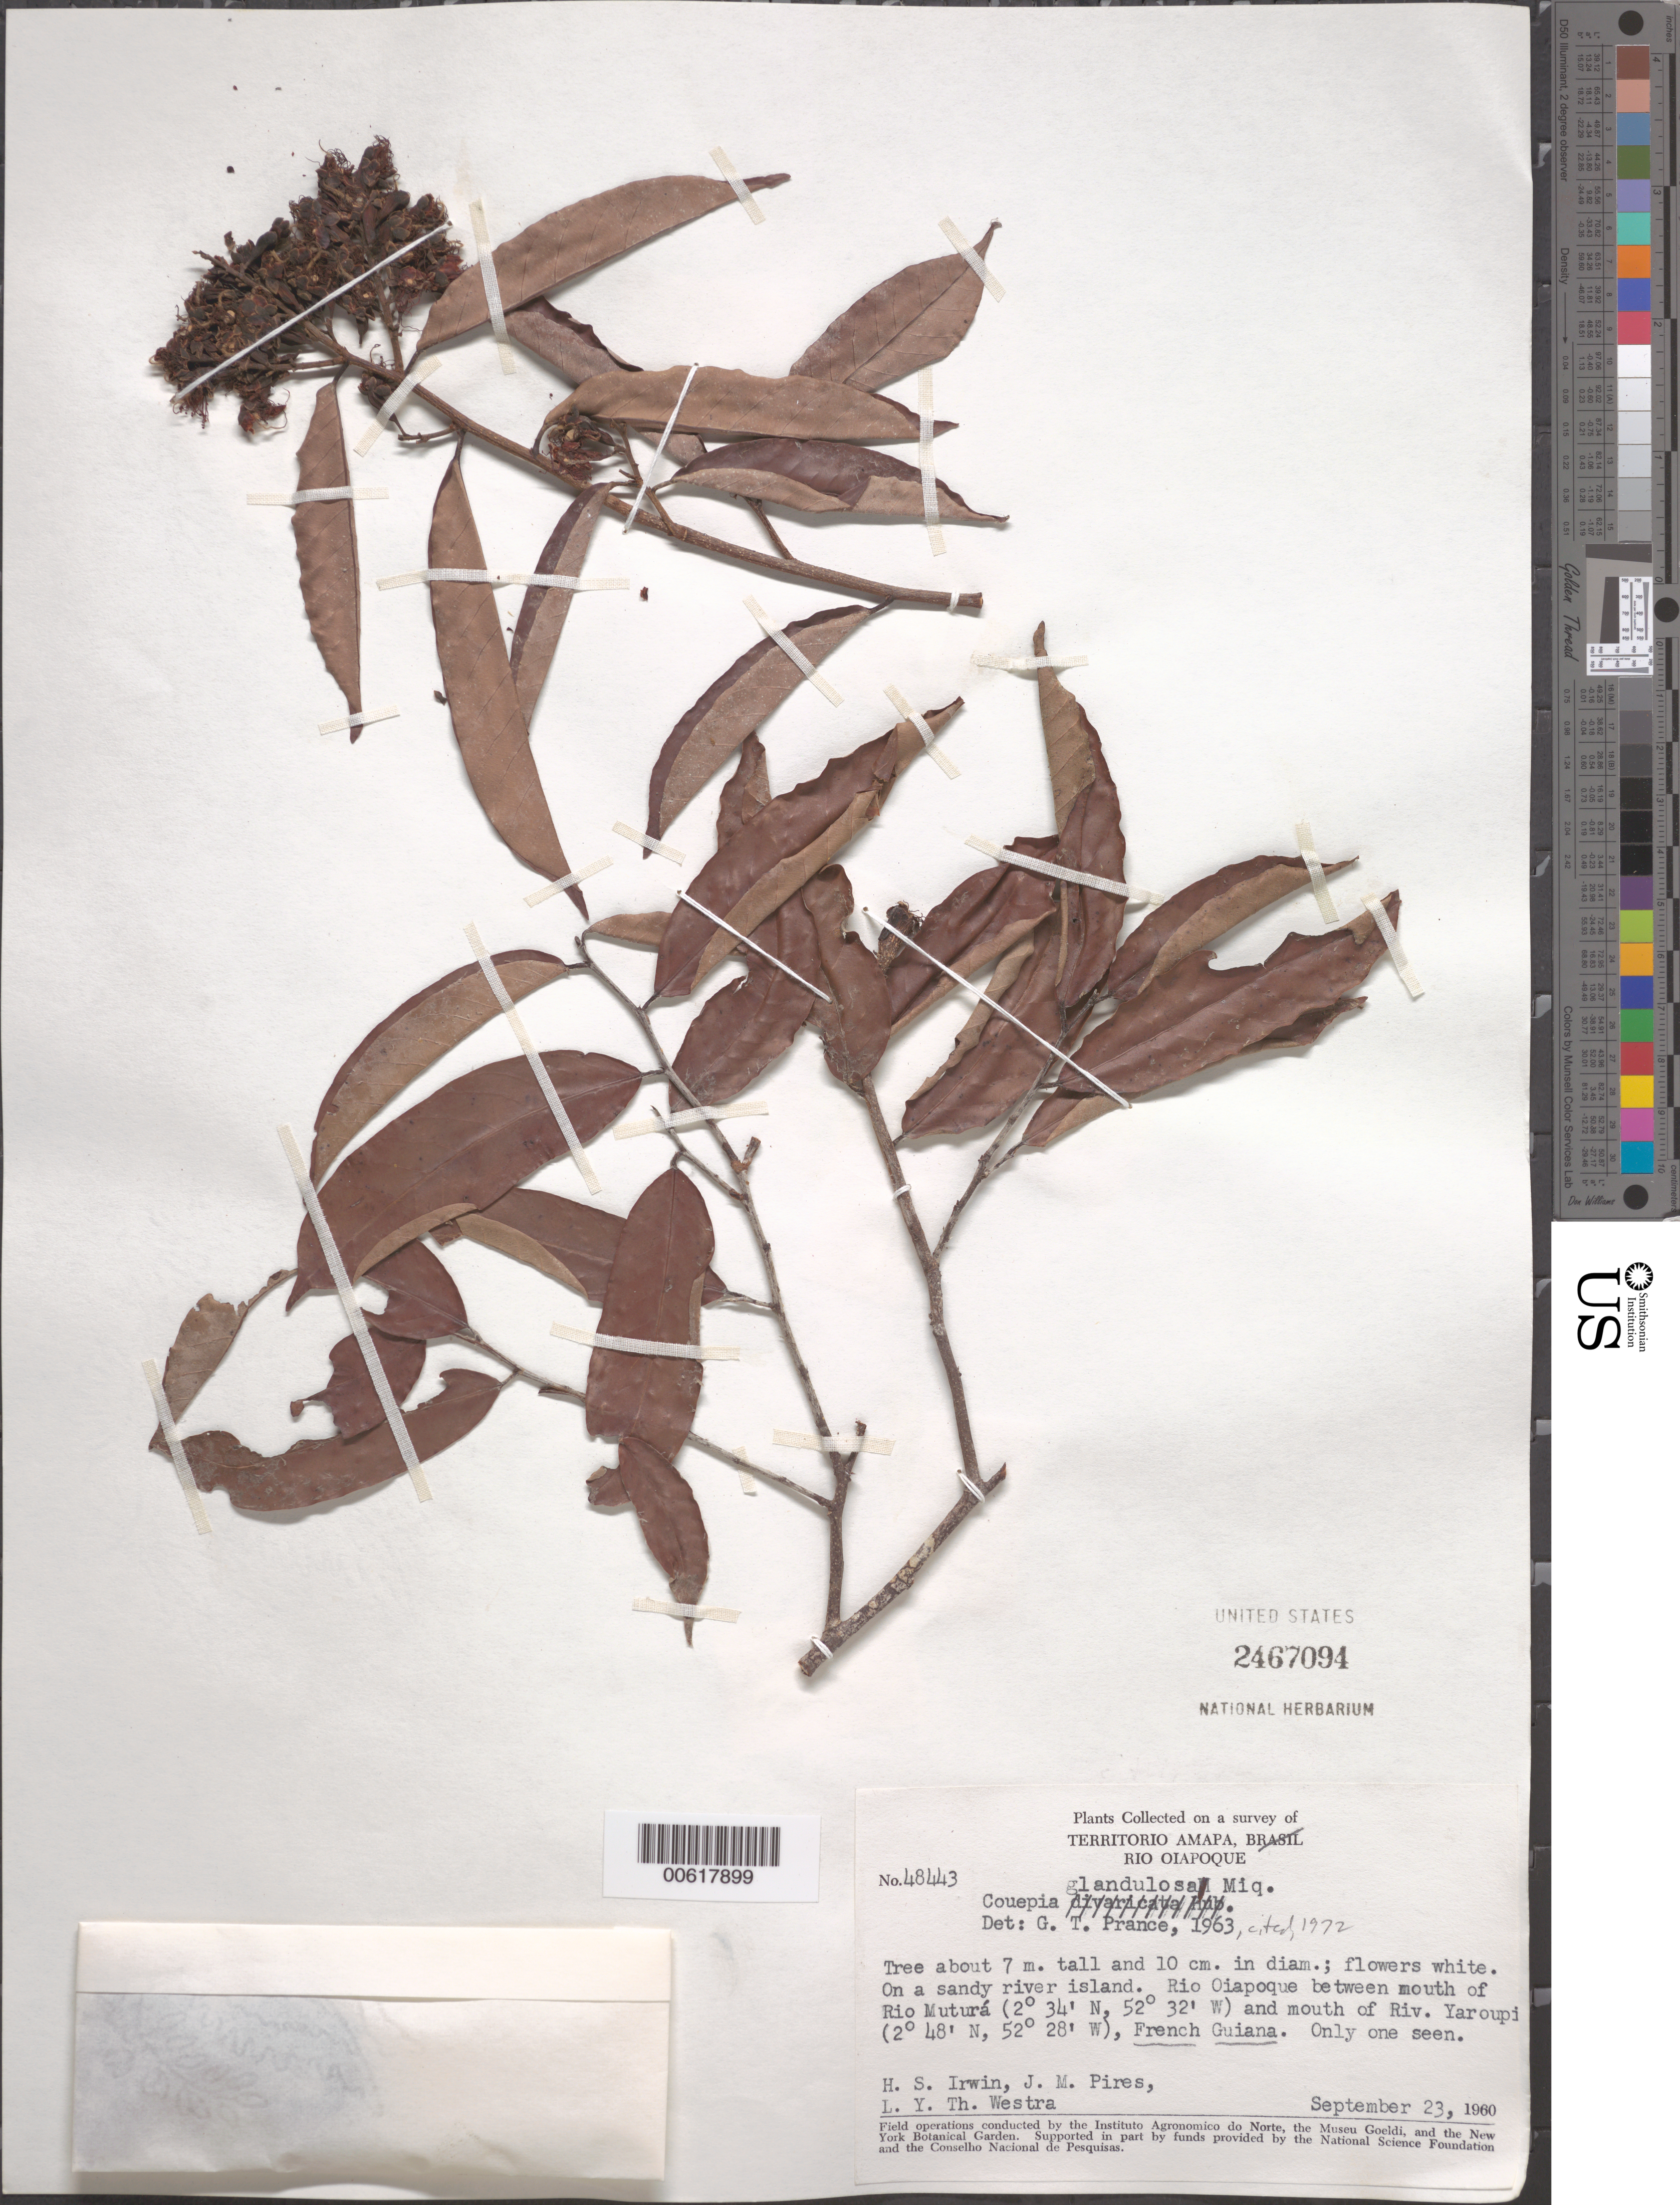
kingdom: Plantae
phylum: Tracheophyta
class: Magnoliopsida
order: Malpighiales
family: Chrysobalanaceae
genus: Couepia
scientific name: Couepia glandulosa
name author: Miq.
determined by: Prance, G. T.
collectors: H. Irwin, L. Y. T. Westra, W. A. Egler & J. M. Pires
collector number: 48443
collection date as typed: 23-Sep-60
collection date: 1960-09-23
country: French Guiana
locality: Río Matura, betw. it and Río Yaroupi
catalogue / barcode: US 2467094